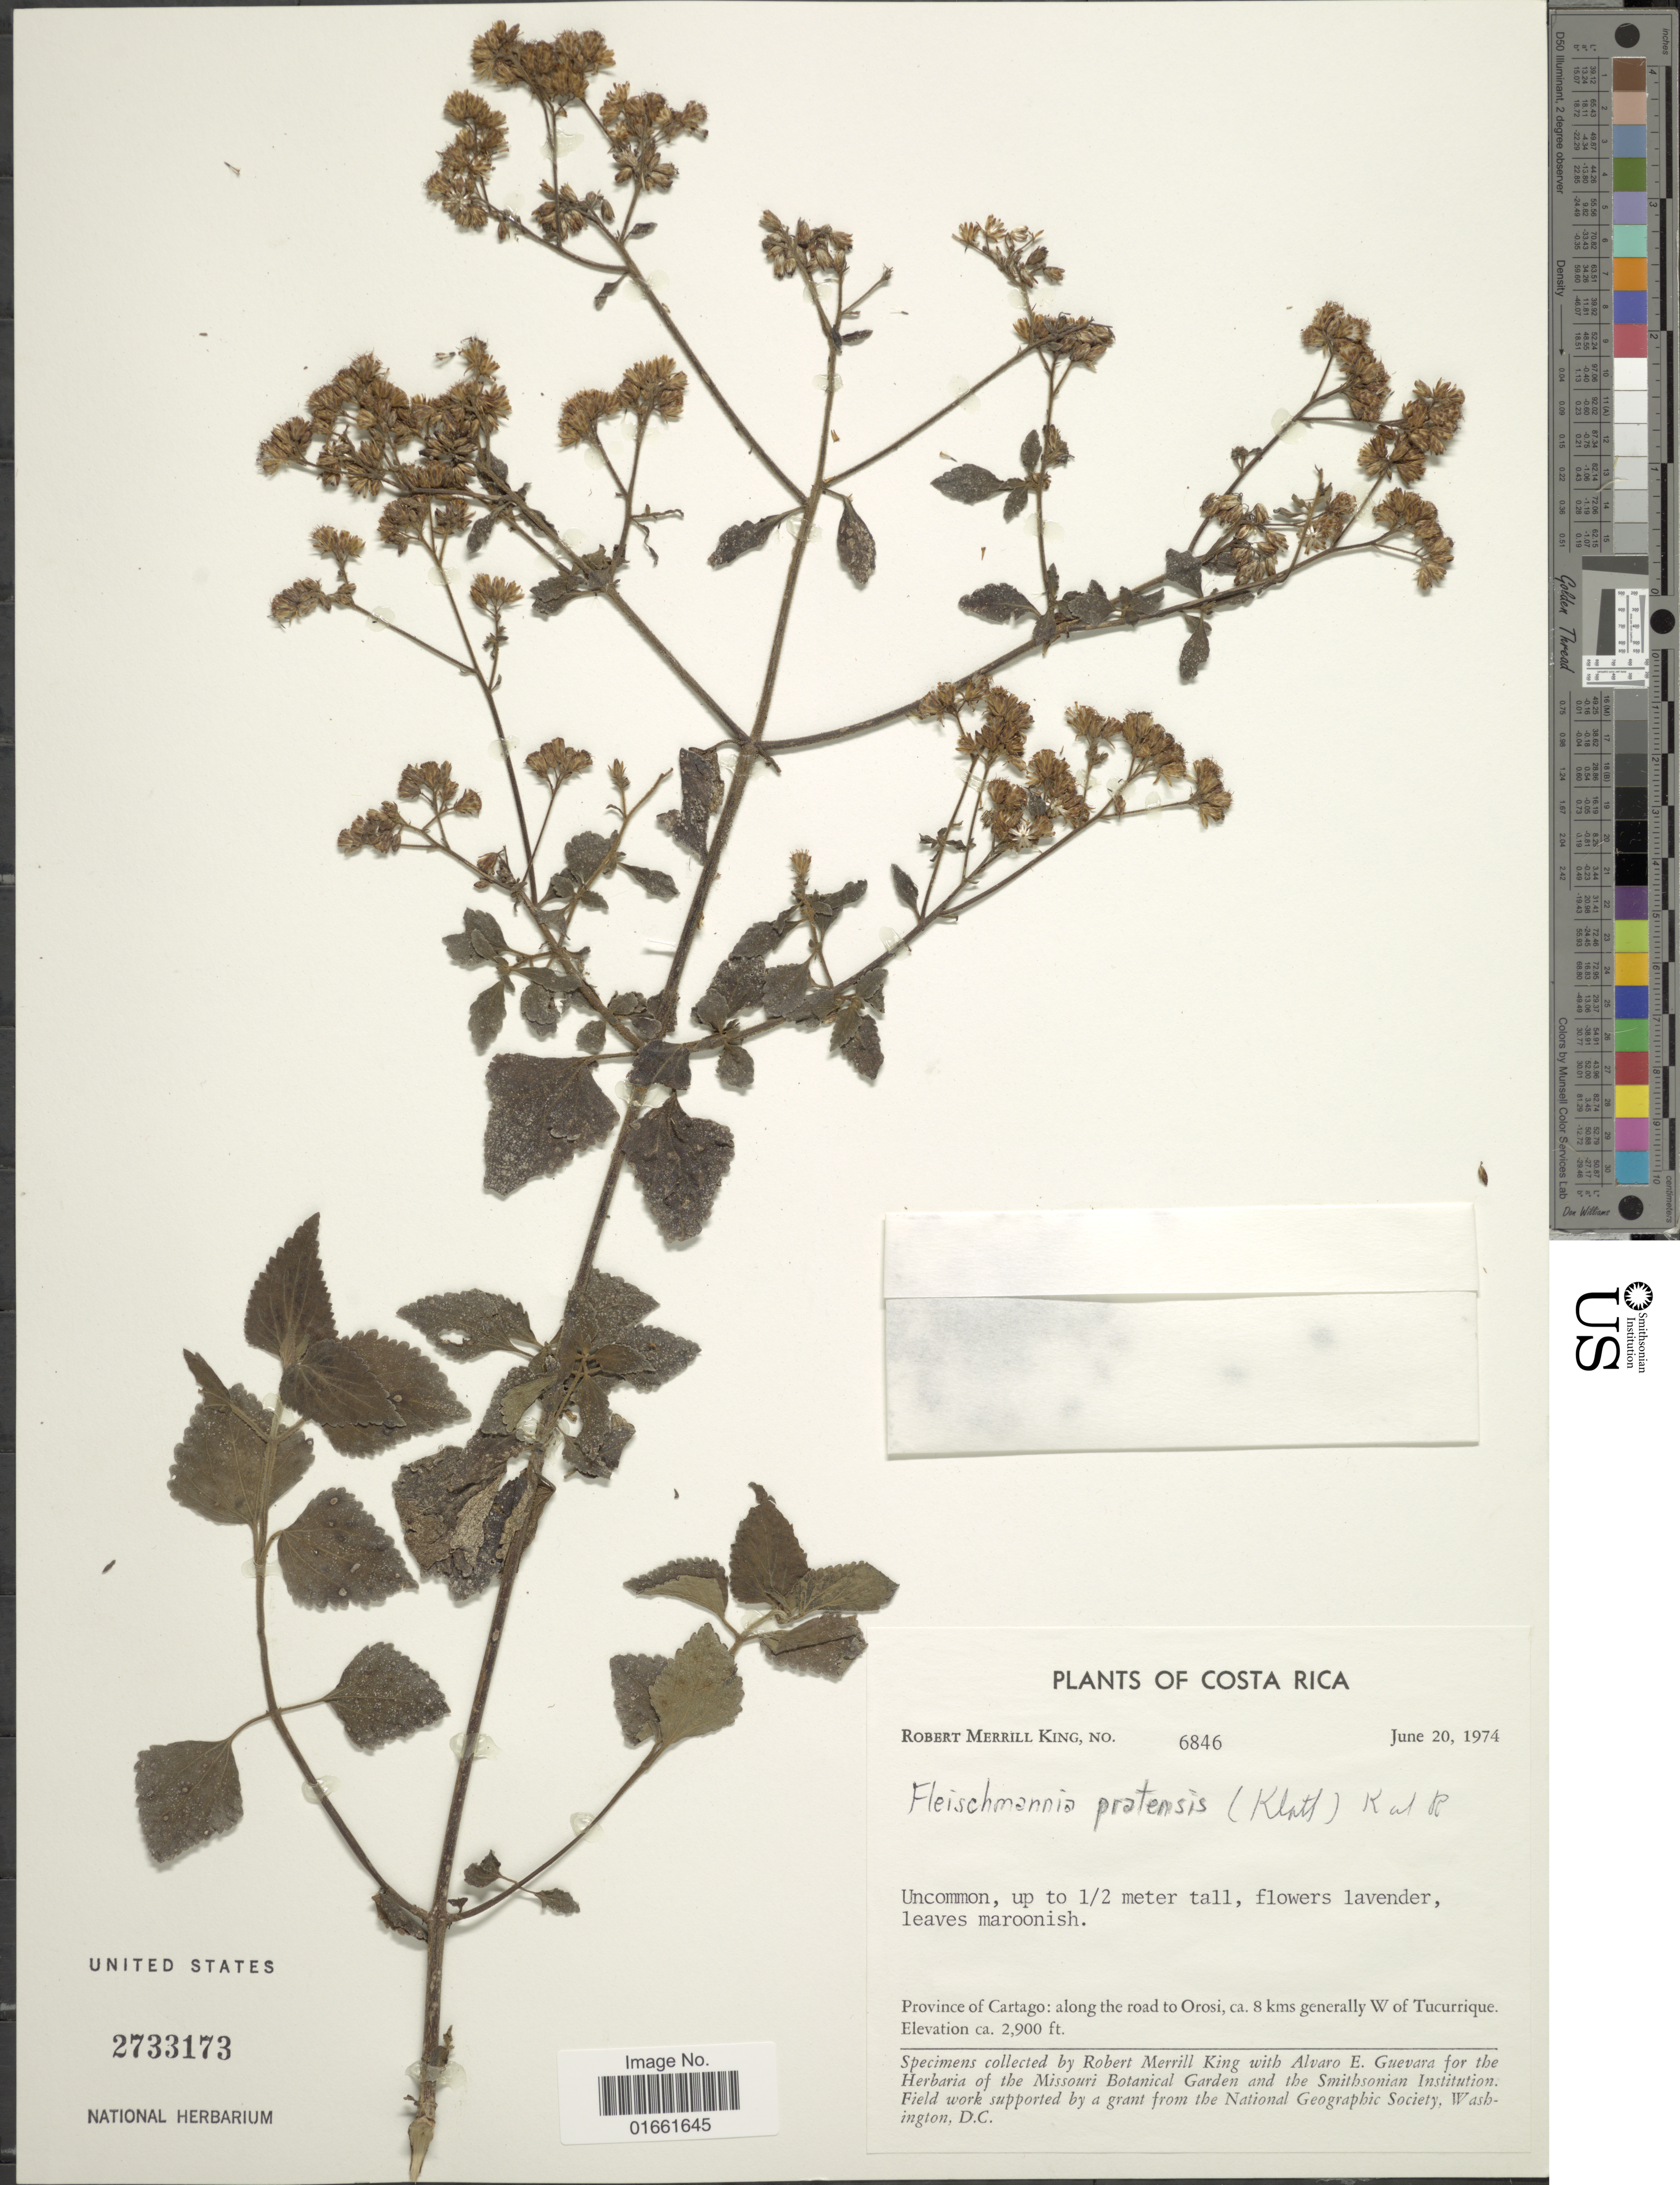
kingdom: Plantae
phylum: Tracheophyta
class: Magnoliopsida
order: Asterales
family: Asteraceae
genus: Fleischmannia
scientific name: Fleischmannia pratensis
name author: (Klatt) R.M. King & H. Rob.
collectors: R. M. King & A. E. Guevara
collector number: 6846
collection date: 1974-06-20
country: Costa Rica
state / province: Cartago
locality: Province of Cartago, along road to Orosi, ca 8 kms generally W of Tucurrique.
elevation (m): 884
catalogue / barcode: US 2733173